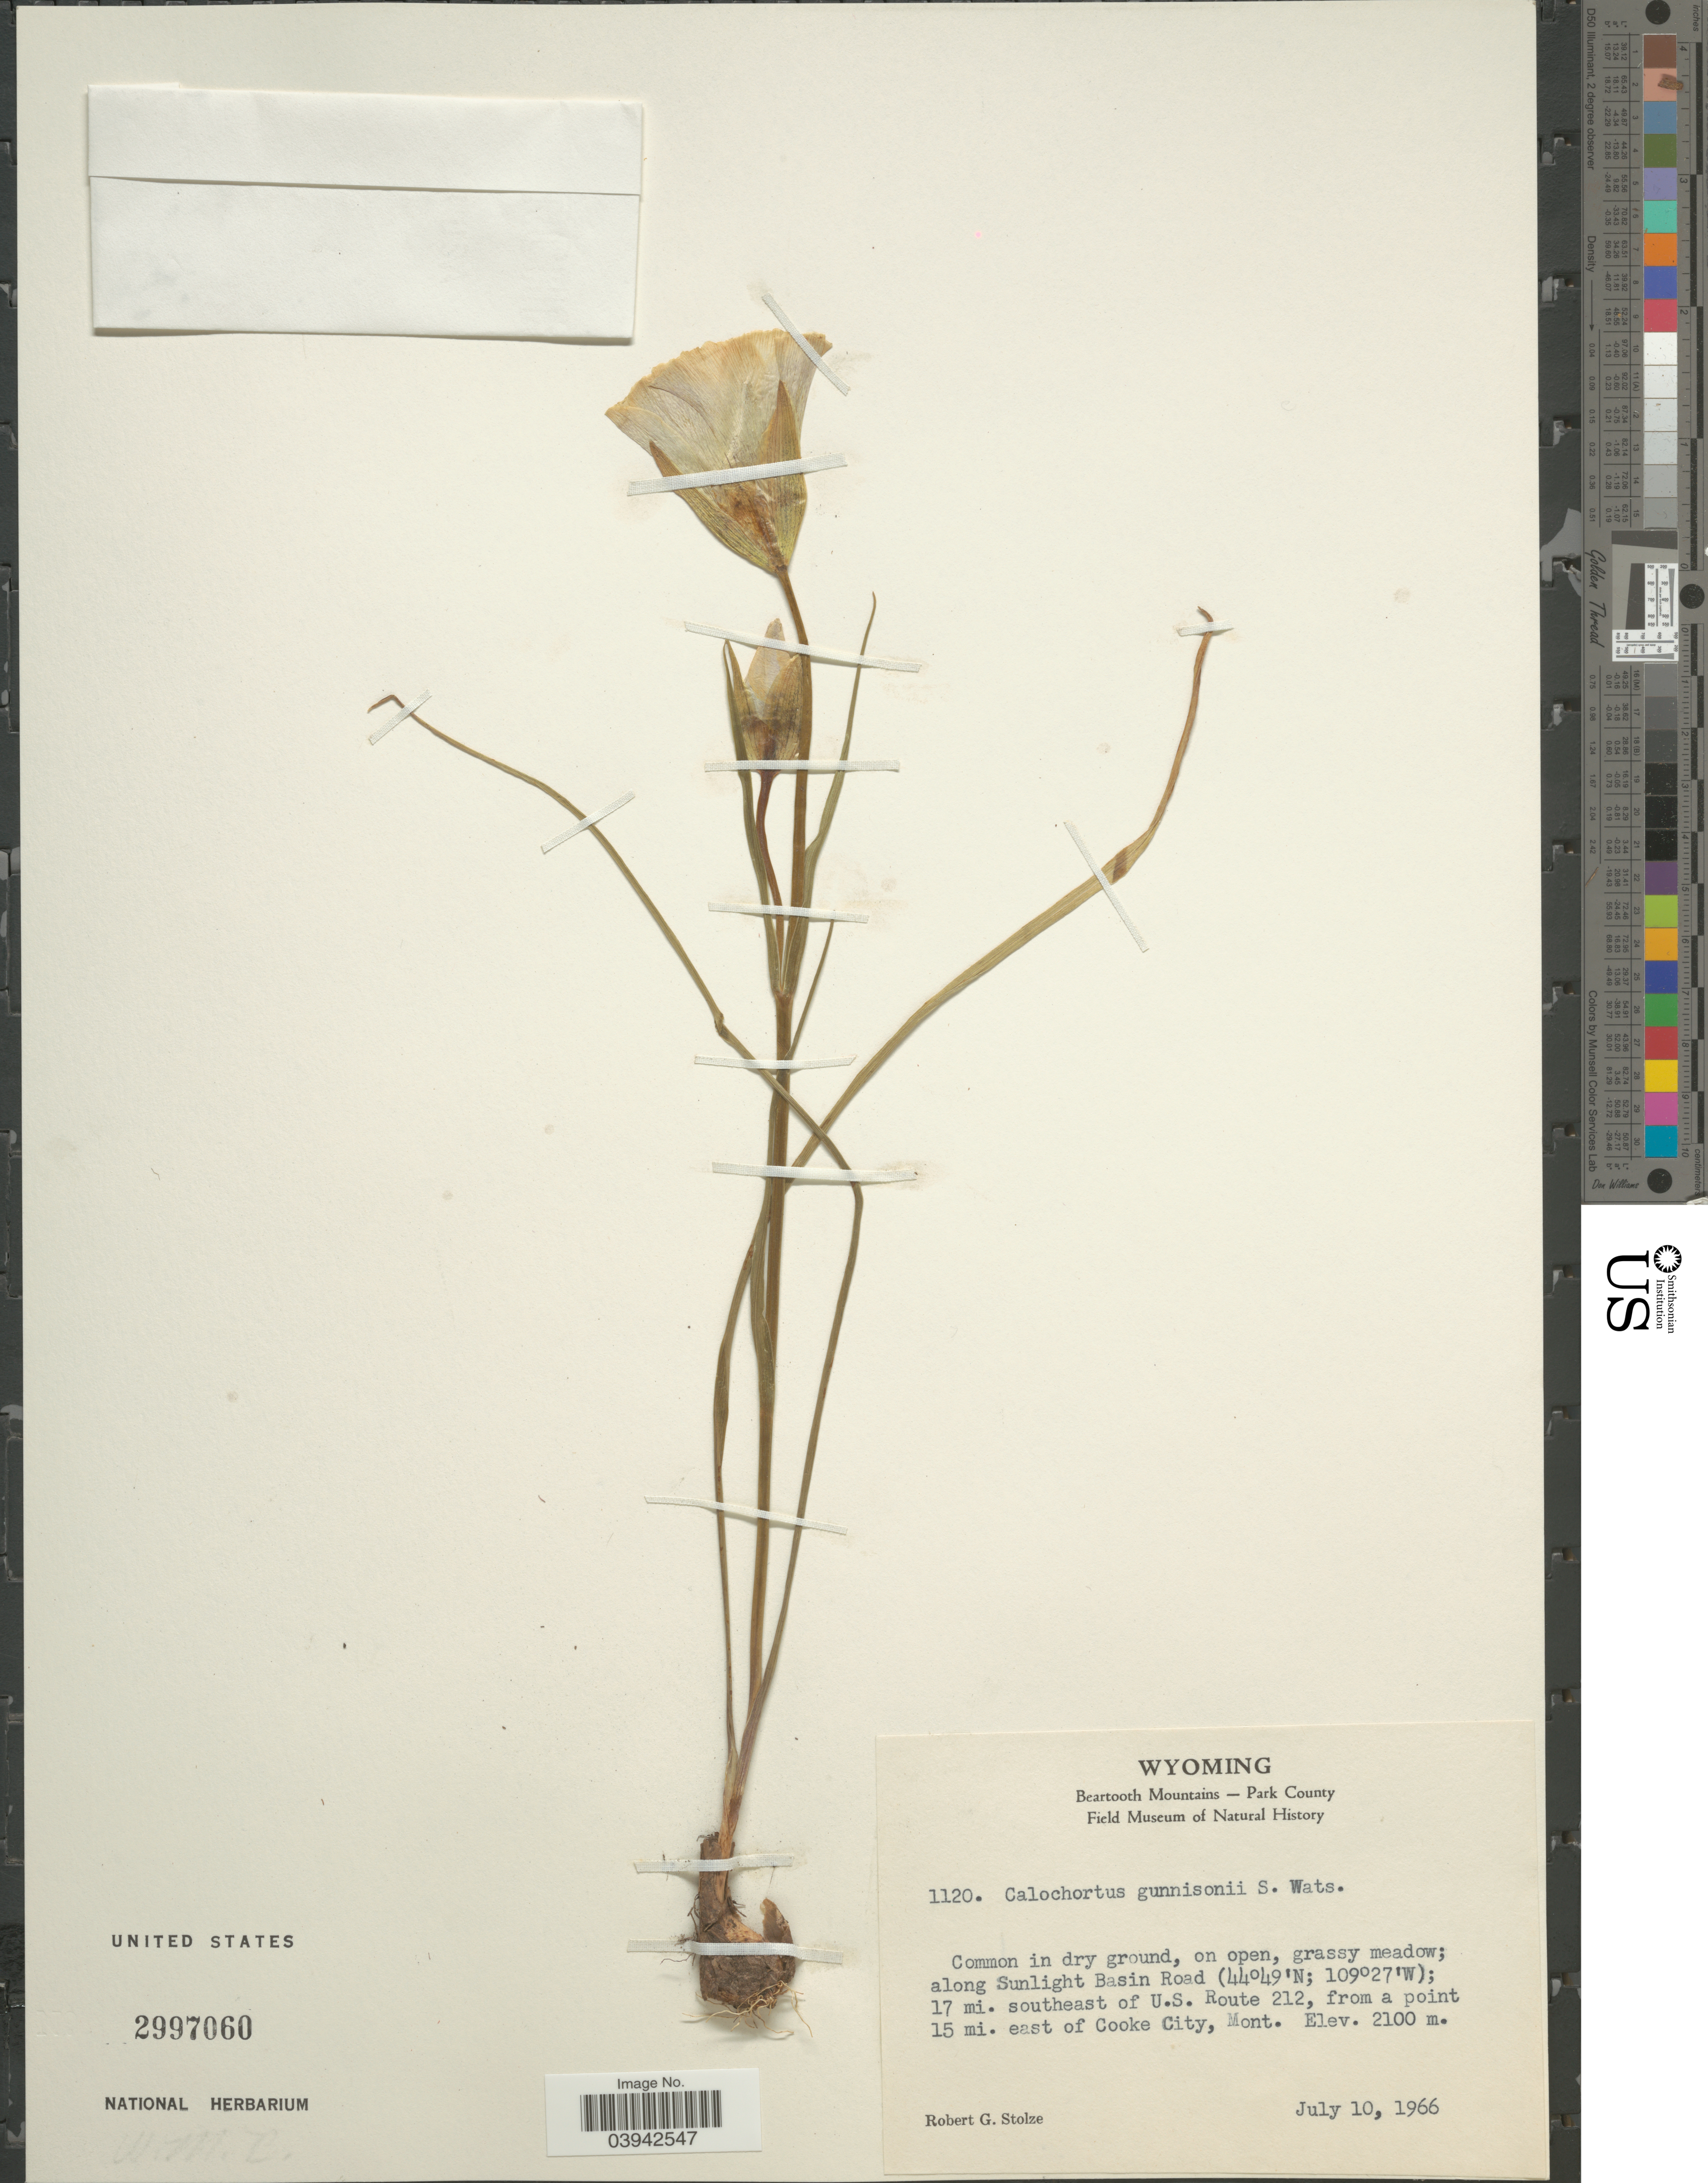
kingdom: Plantae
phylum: Tracheophyta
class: Liliopsida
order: Liliales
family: Liliaceae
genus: Calochortus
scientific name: Calochortus gunnisonii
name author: S. Watson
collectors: R. G. Stolze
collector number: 1120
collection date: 1966-07-10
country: United States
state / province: Montana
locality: Beartooth Mountains, Park County. Along Sunlight Basin Road; 17 mi. southeast of U.S. Route 212, from a point 15 mi. east of Cooke City.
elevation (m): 2100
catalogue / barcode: US 2997060